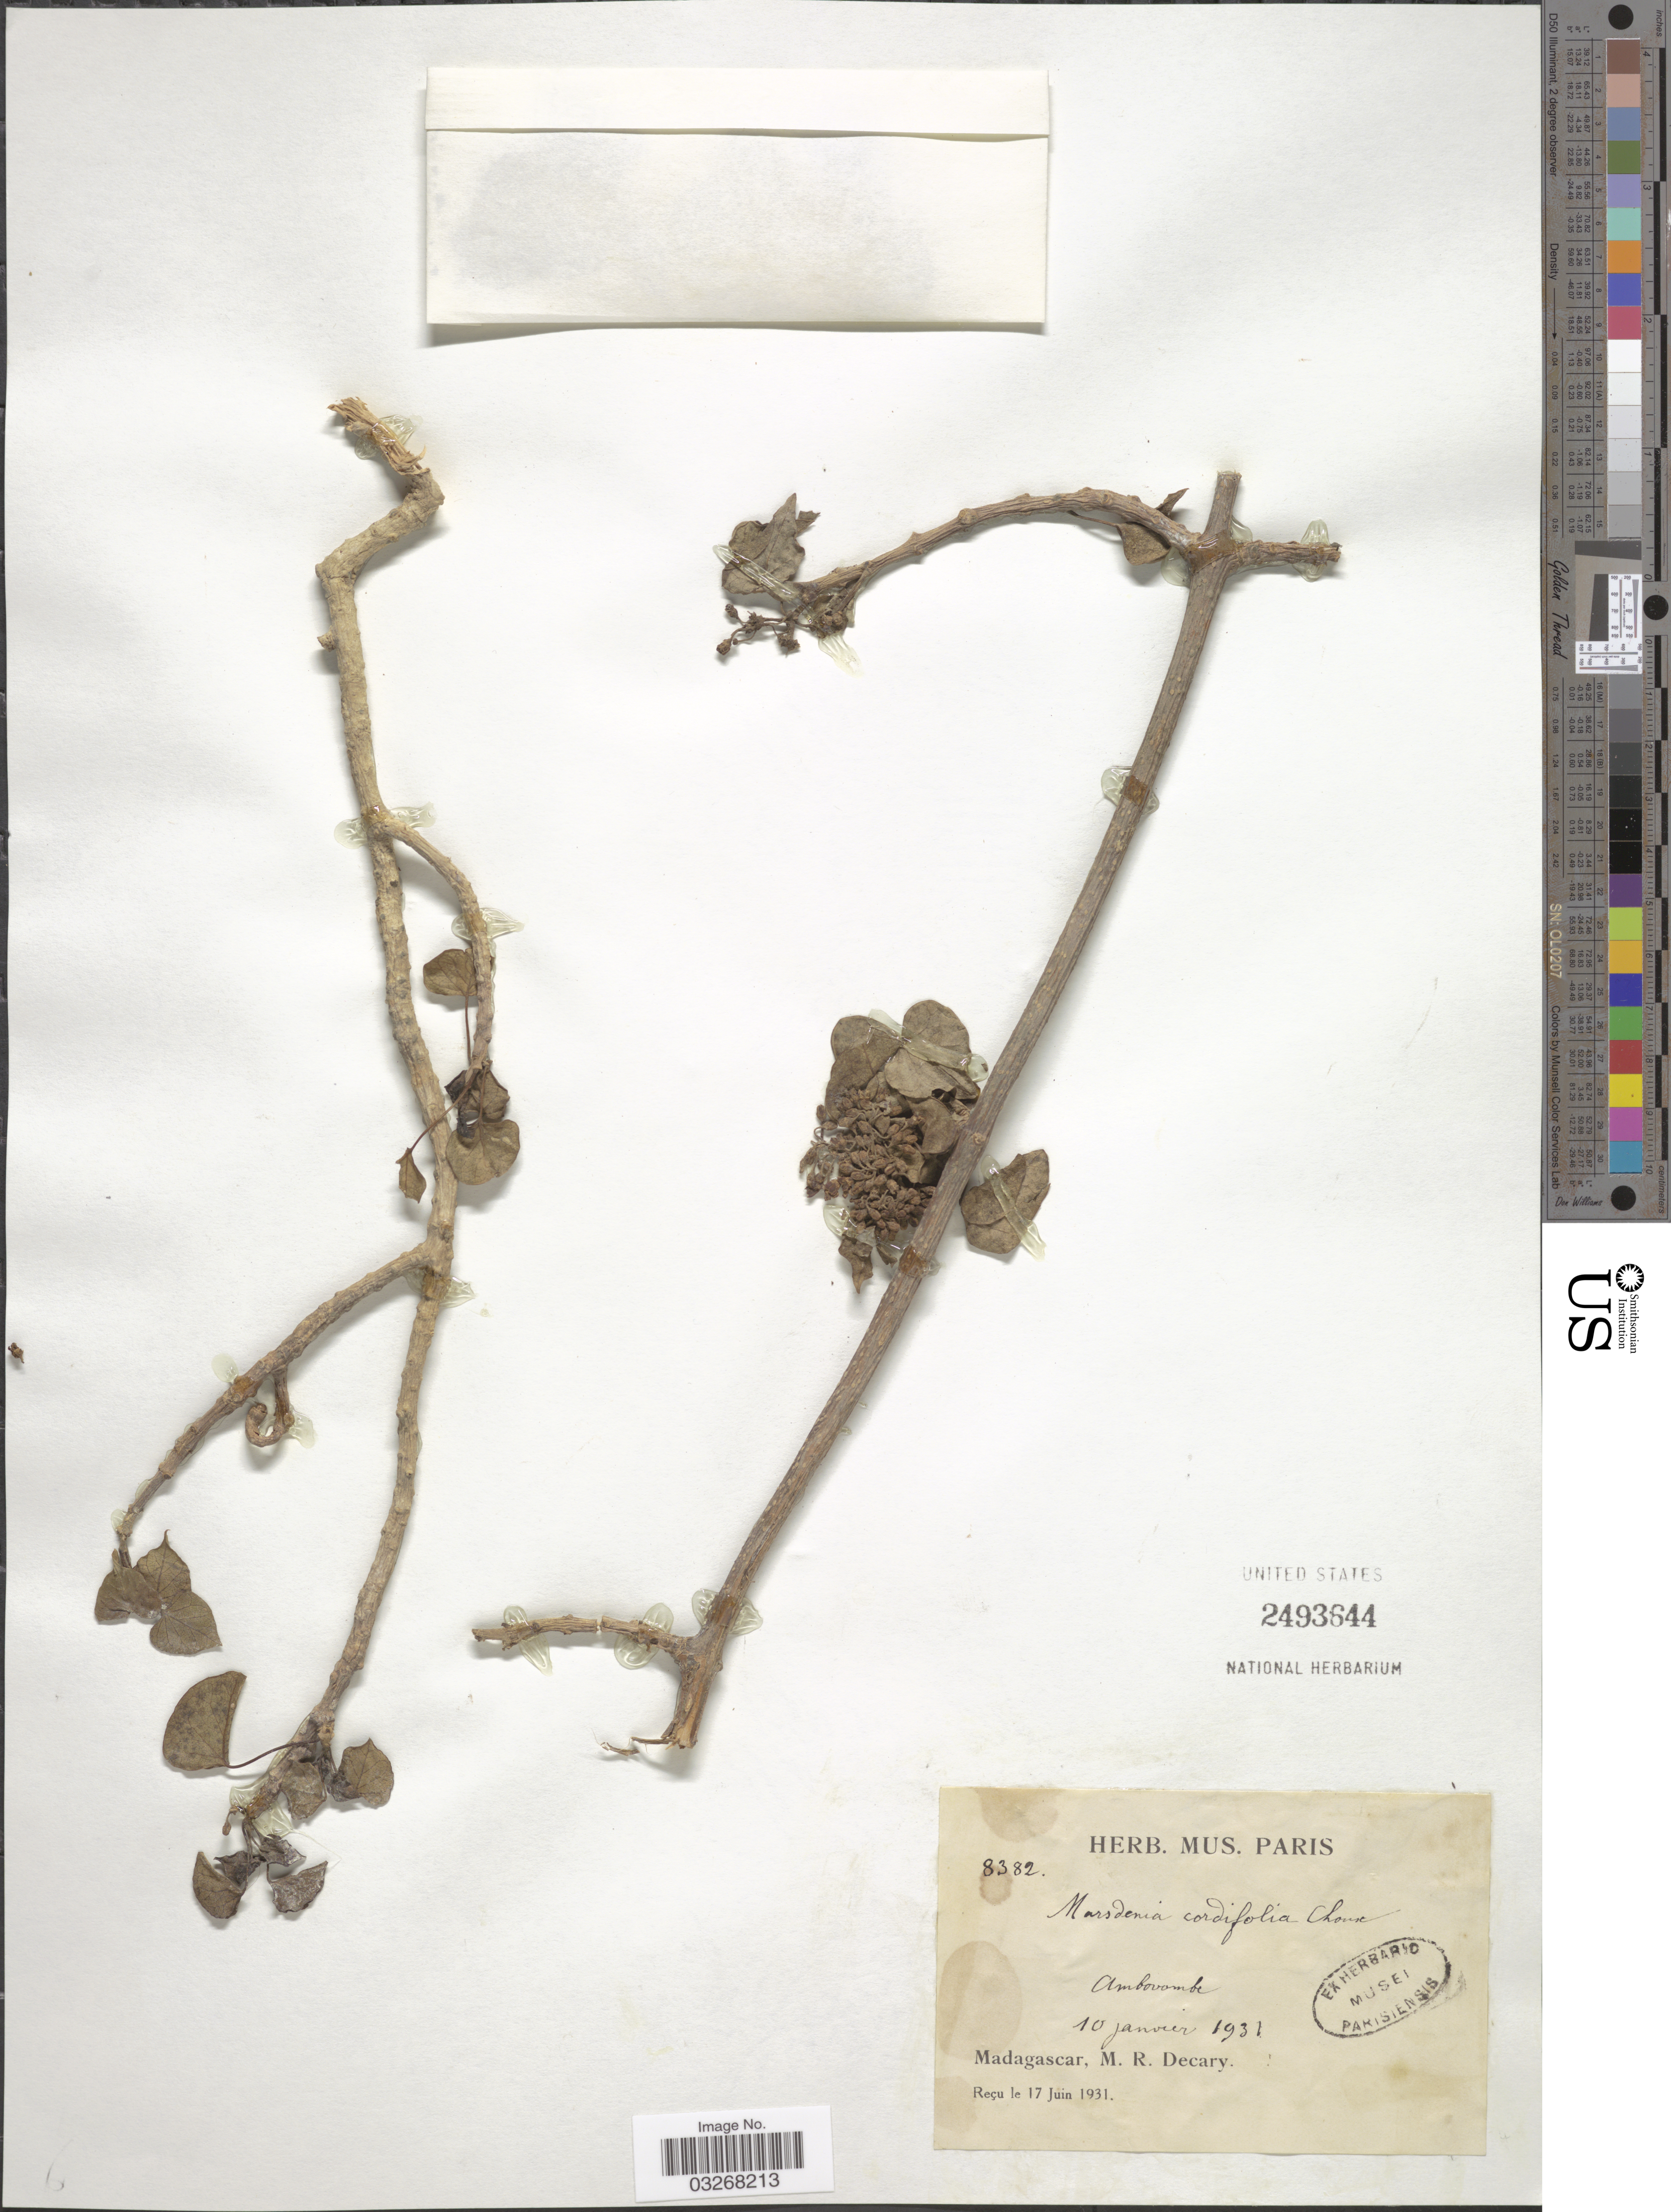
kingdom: Plantae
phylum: Tracheophyta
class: Magnoliopsida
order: Gentianales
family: Apocynaceae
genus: Marsdenia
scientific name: Marsdenia cordifolia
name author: Choux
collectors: R. Decary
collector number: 8382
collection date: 1931-01-10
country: Madagascar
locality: Ambovombe.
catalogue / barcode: US 2493644